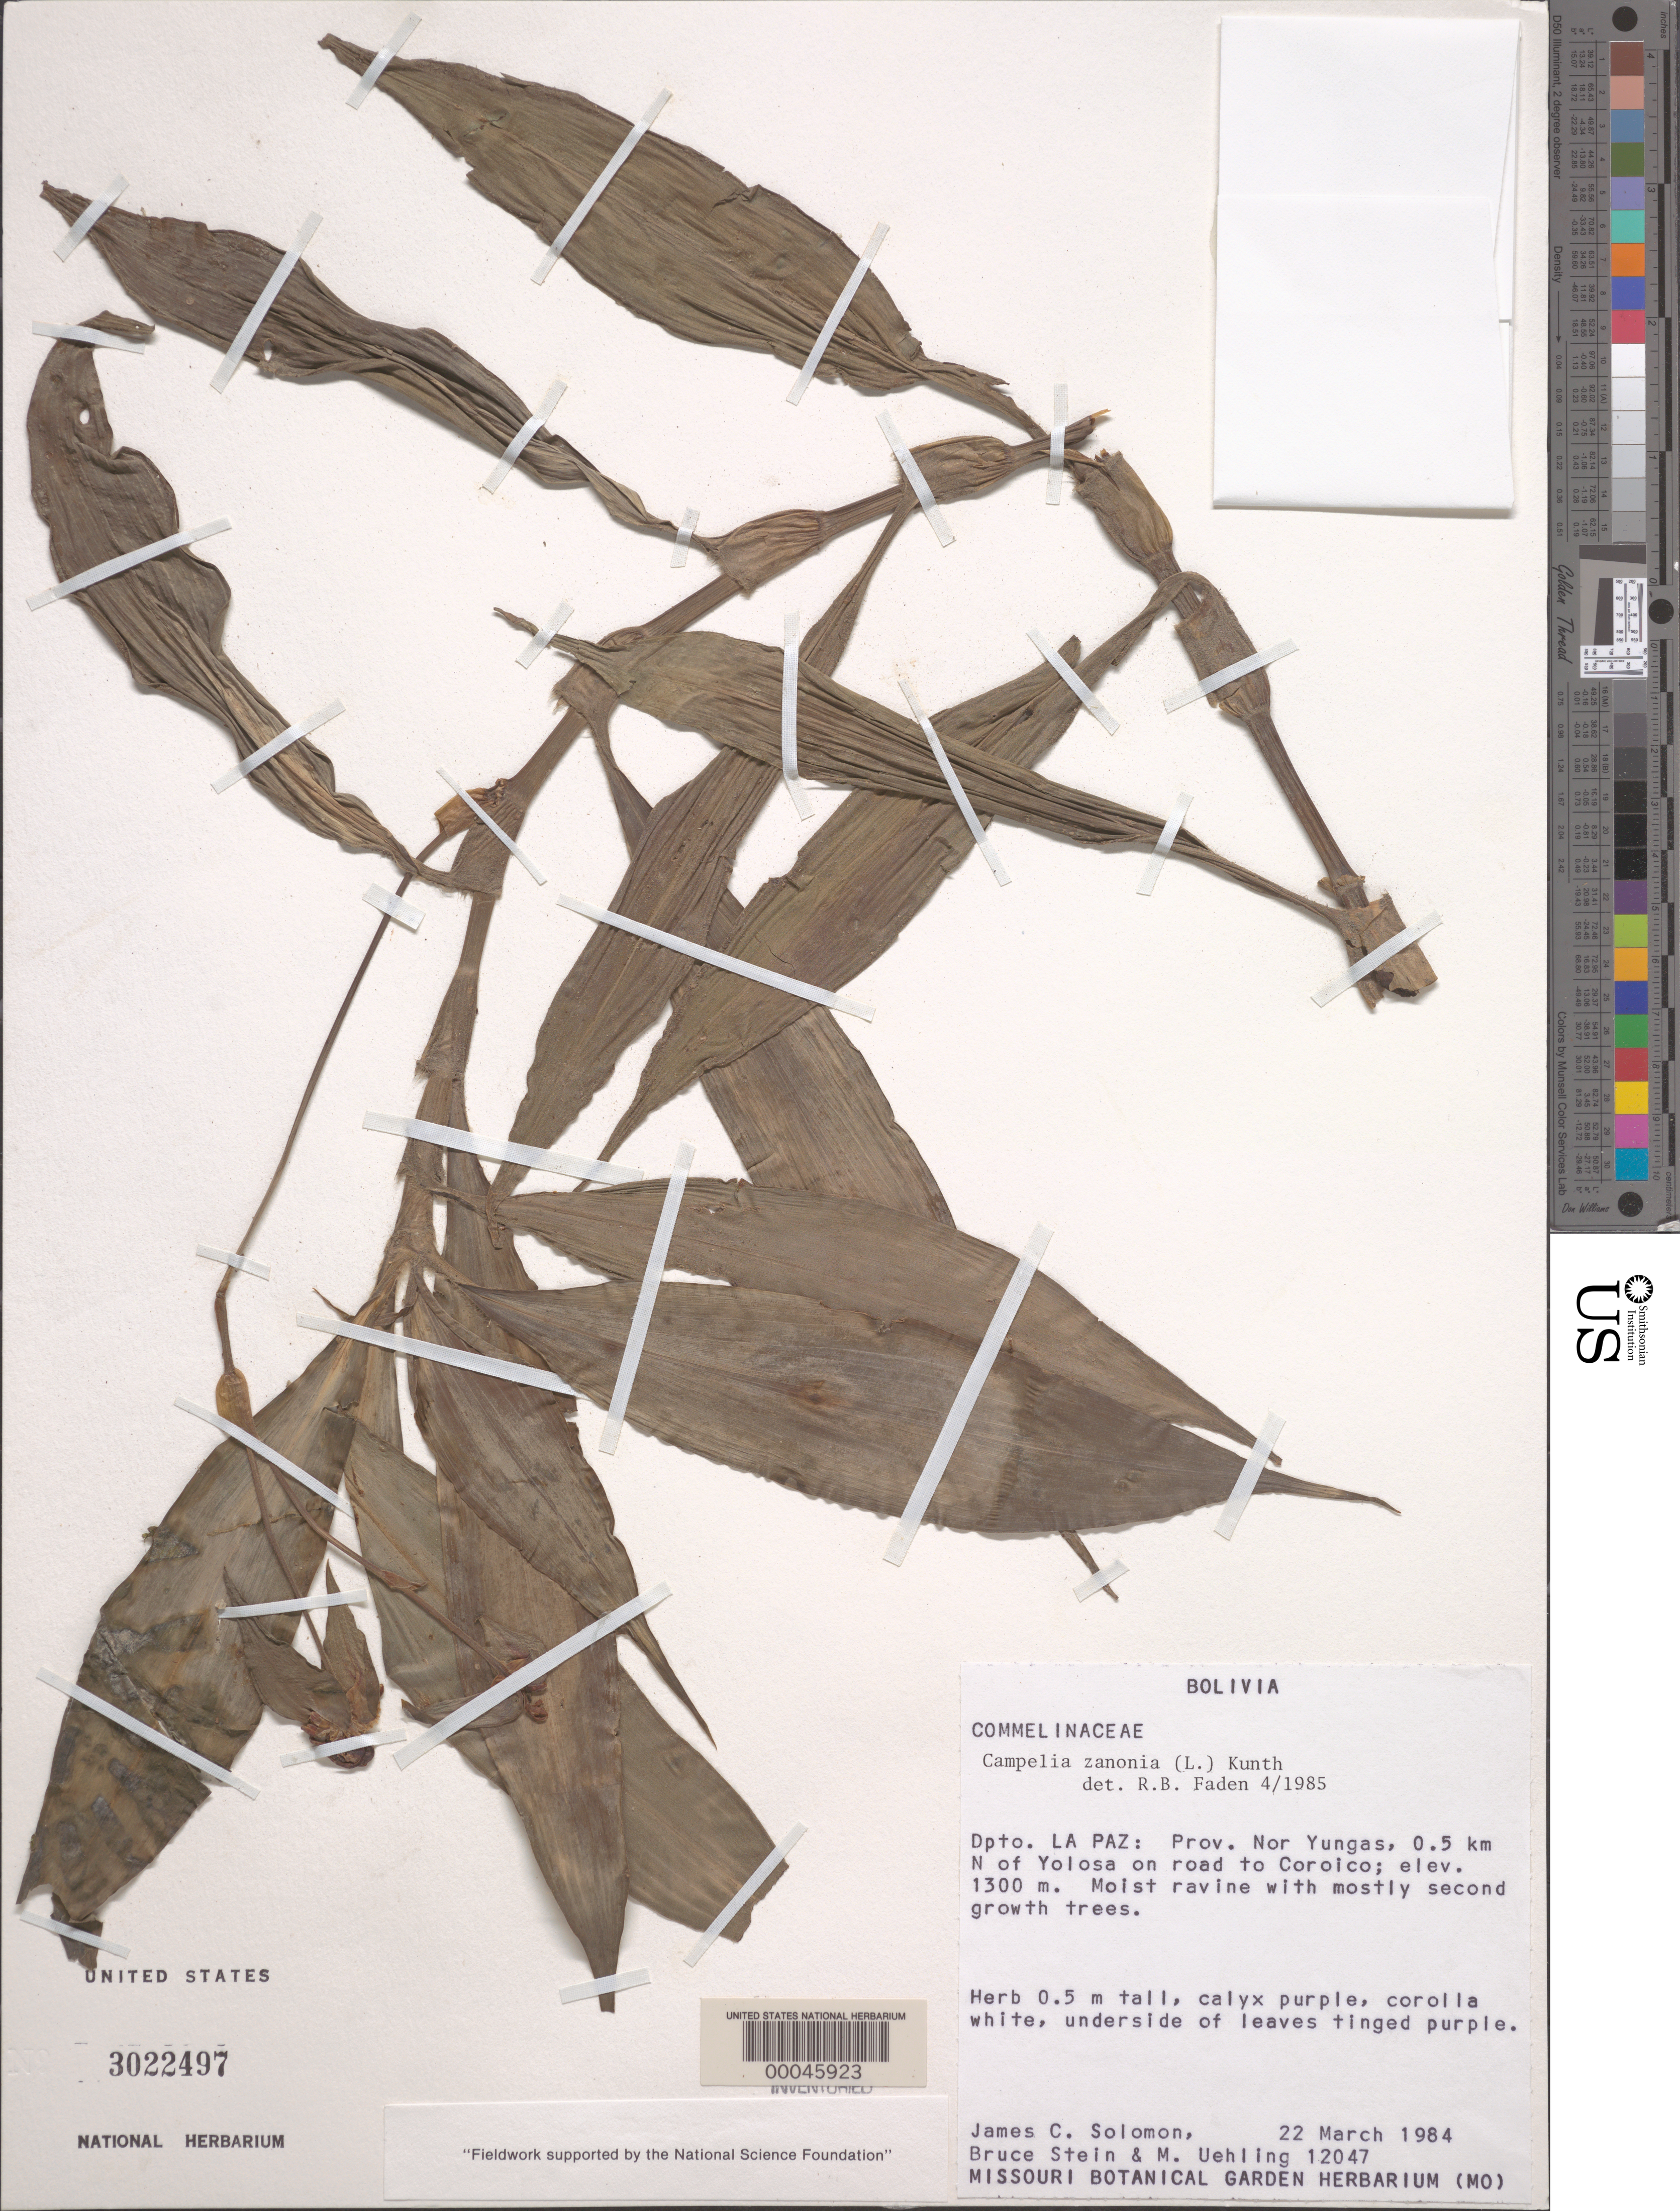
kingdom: Plantae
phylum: Tracheophyta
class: Liliopsida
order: Commelinales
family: Commelinaceae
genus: Tradescantia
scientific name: Tradescantia zanonia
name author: (L.) Sw.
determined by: Faden, Robert B., (US), Smithsonian Institution - National Museum of Natural History (UNITED STATES)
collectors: J. C. Solomon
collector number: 12047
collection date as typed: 22 Mar 1984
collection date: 1984-03-22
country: Bolivia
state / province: La Paz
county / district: Nor Yungas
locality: N of Yolosa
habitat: Moist ravine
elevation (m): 1300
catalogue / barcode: US 3022497